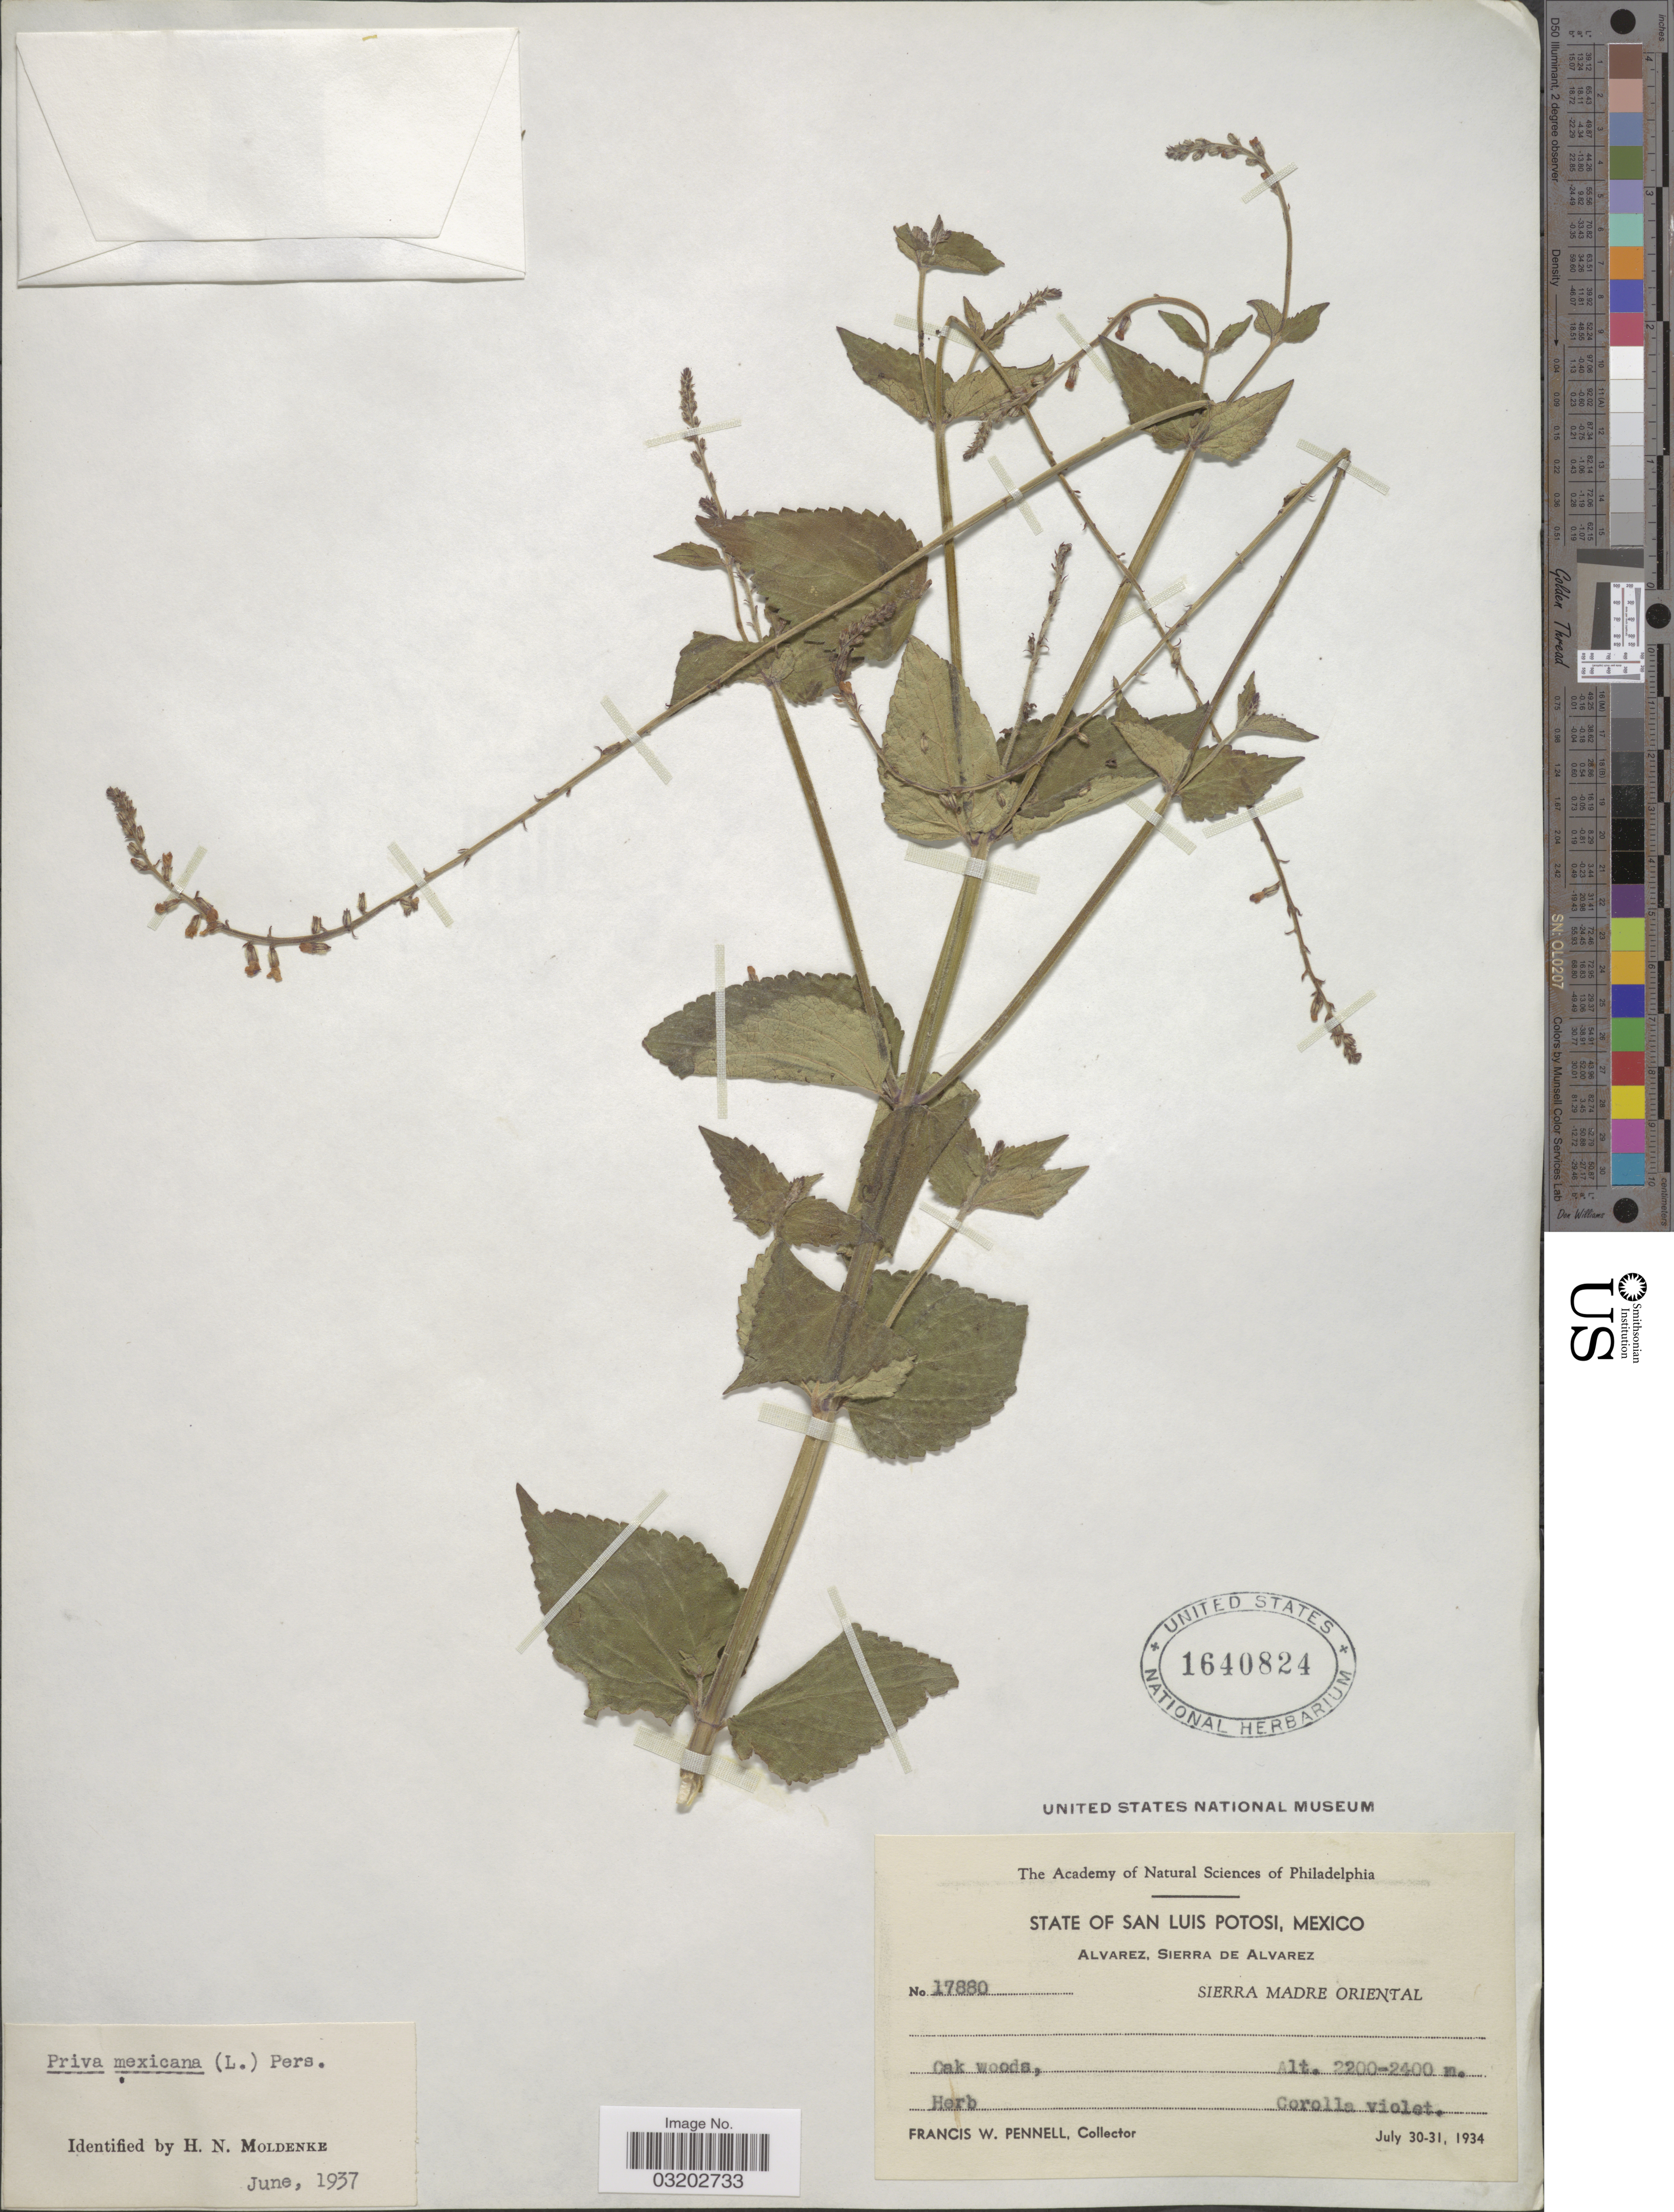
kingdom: Plantae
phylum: Tracheophyta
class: Magnoliopsida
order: Lamiales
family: Verbenaceae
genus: Priva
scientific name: Priva mexicana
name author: (L.) Pers.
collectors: F. W. Pennell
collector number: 17880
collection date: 1934-07-30/1934-07-31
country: Mexico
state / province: San Luis Potosí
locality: Alvarez, Sierra de Alvarez. Sierra Madre Oriental.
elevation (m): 2200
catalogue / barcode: US 1640824